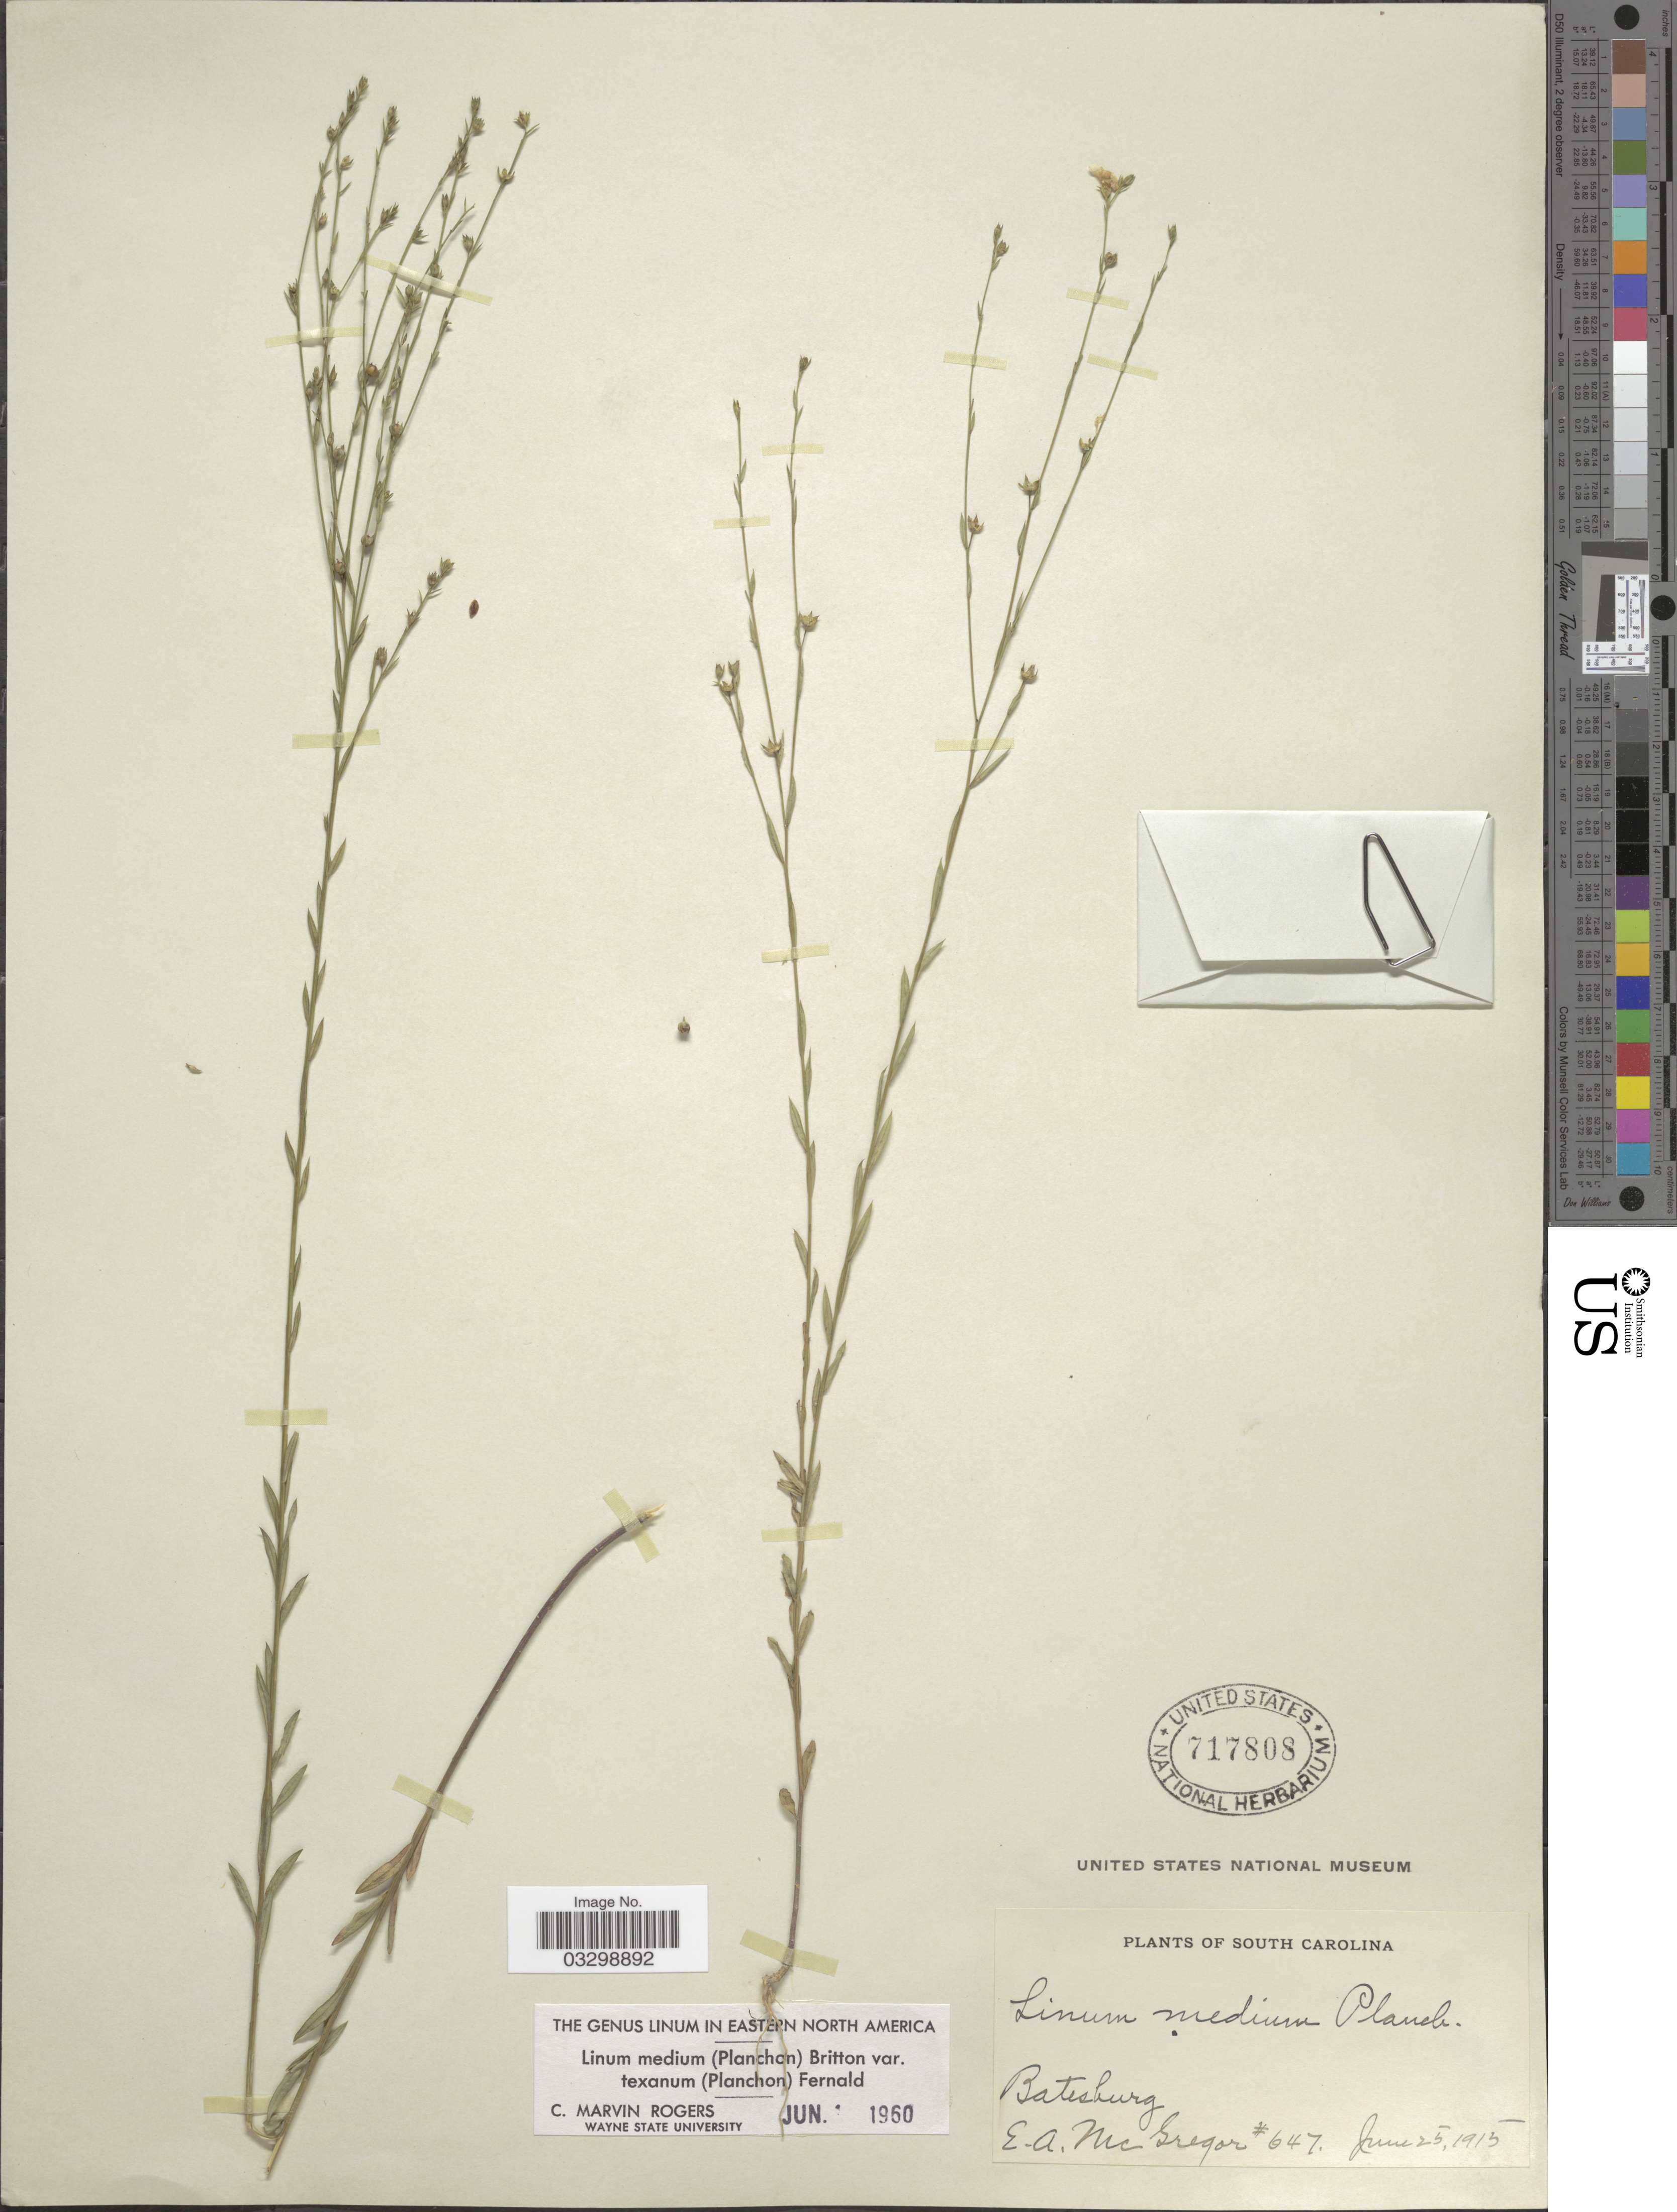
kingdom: Plantae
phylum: Tracheophyta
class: Magnoliopsida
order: Malpighiales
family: Linaceae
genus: Linum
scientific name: Linum medium var. texanum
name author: (Planch.) Fernald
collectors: E. A. McGregor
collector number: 647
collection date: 1915-06-25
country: United States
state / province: South Carolina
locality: Batesburg.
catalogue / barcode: US 717808